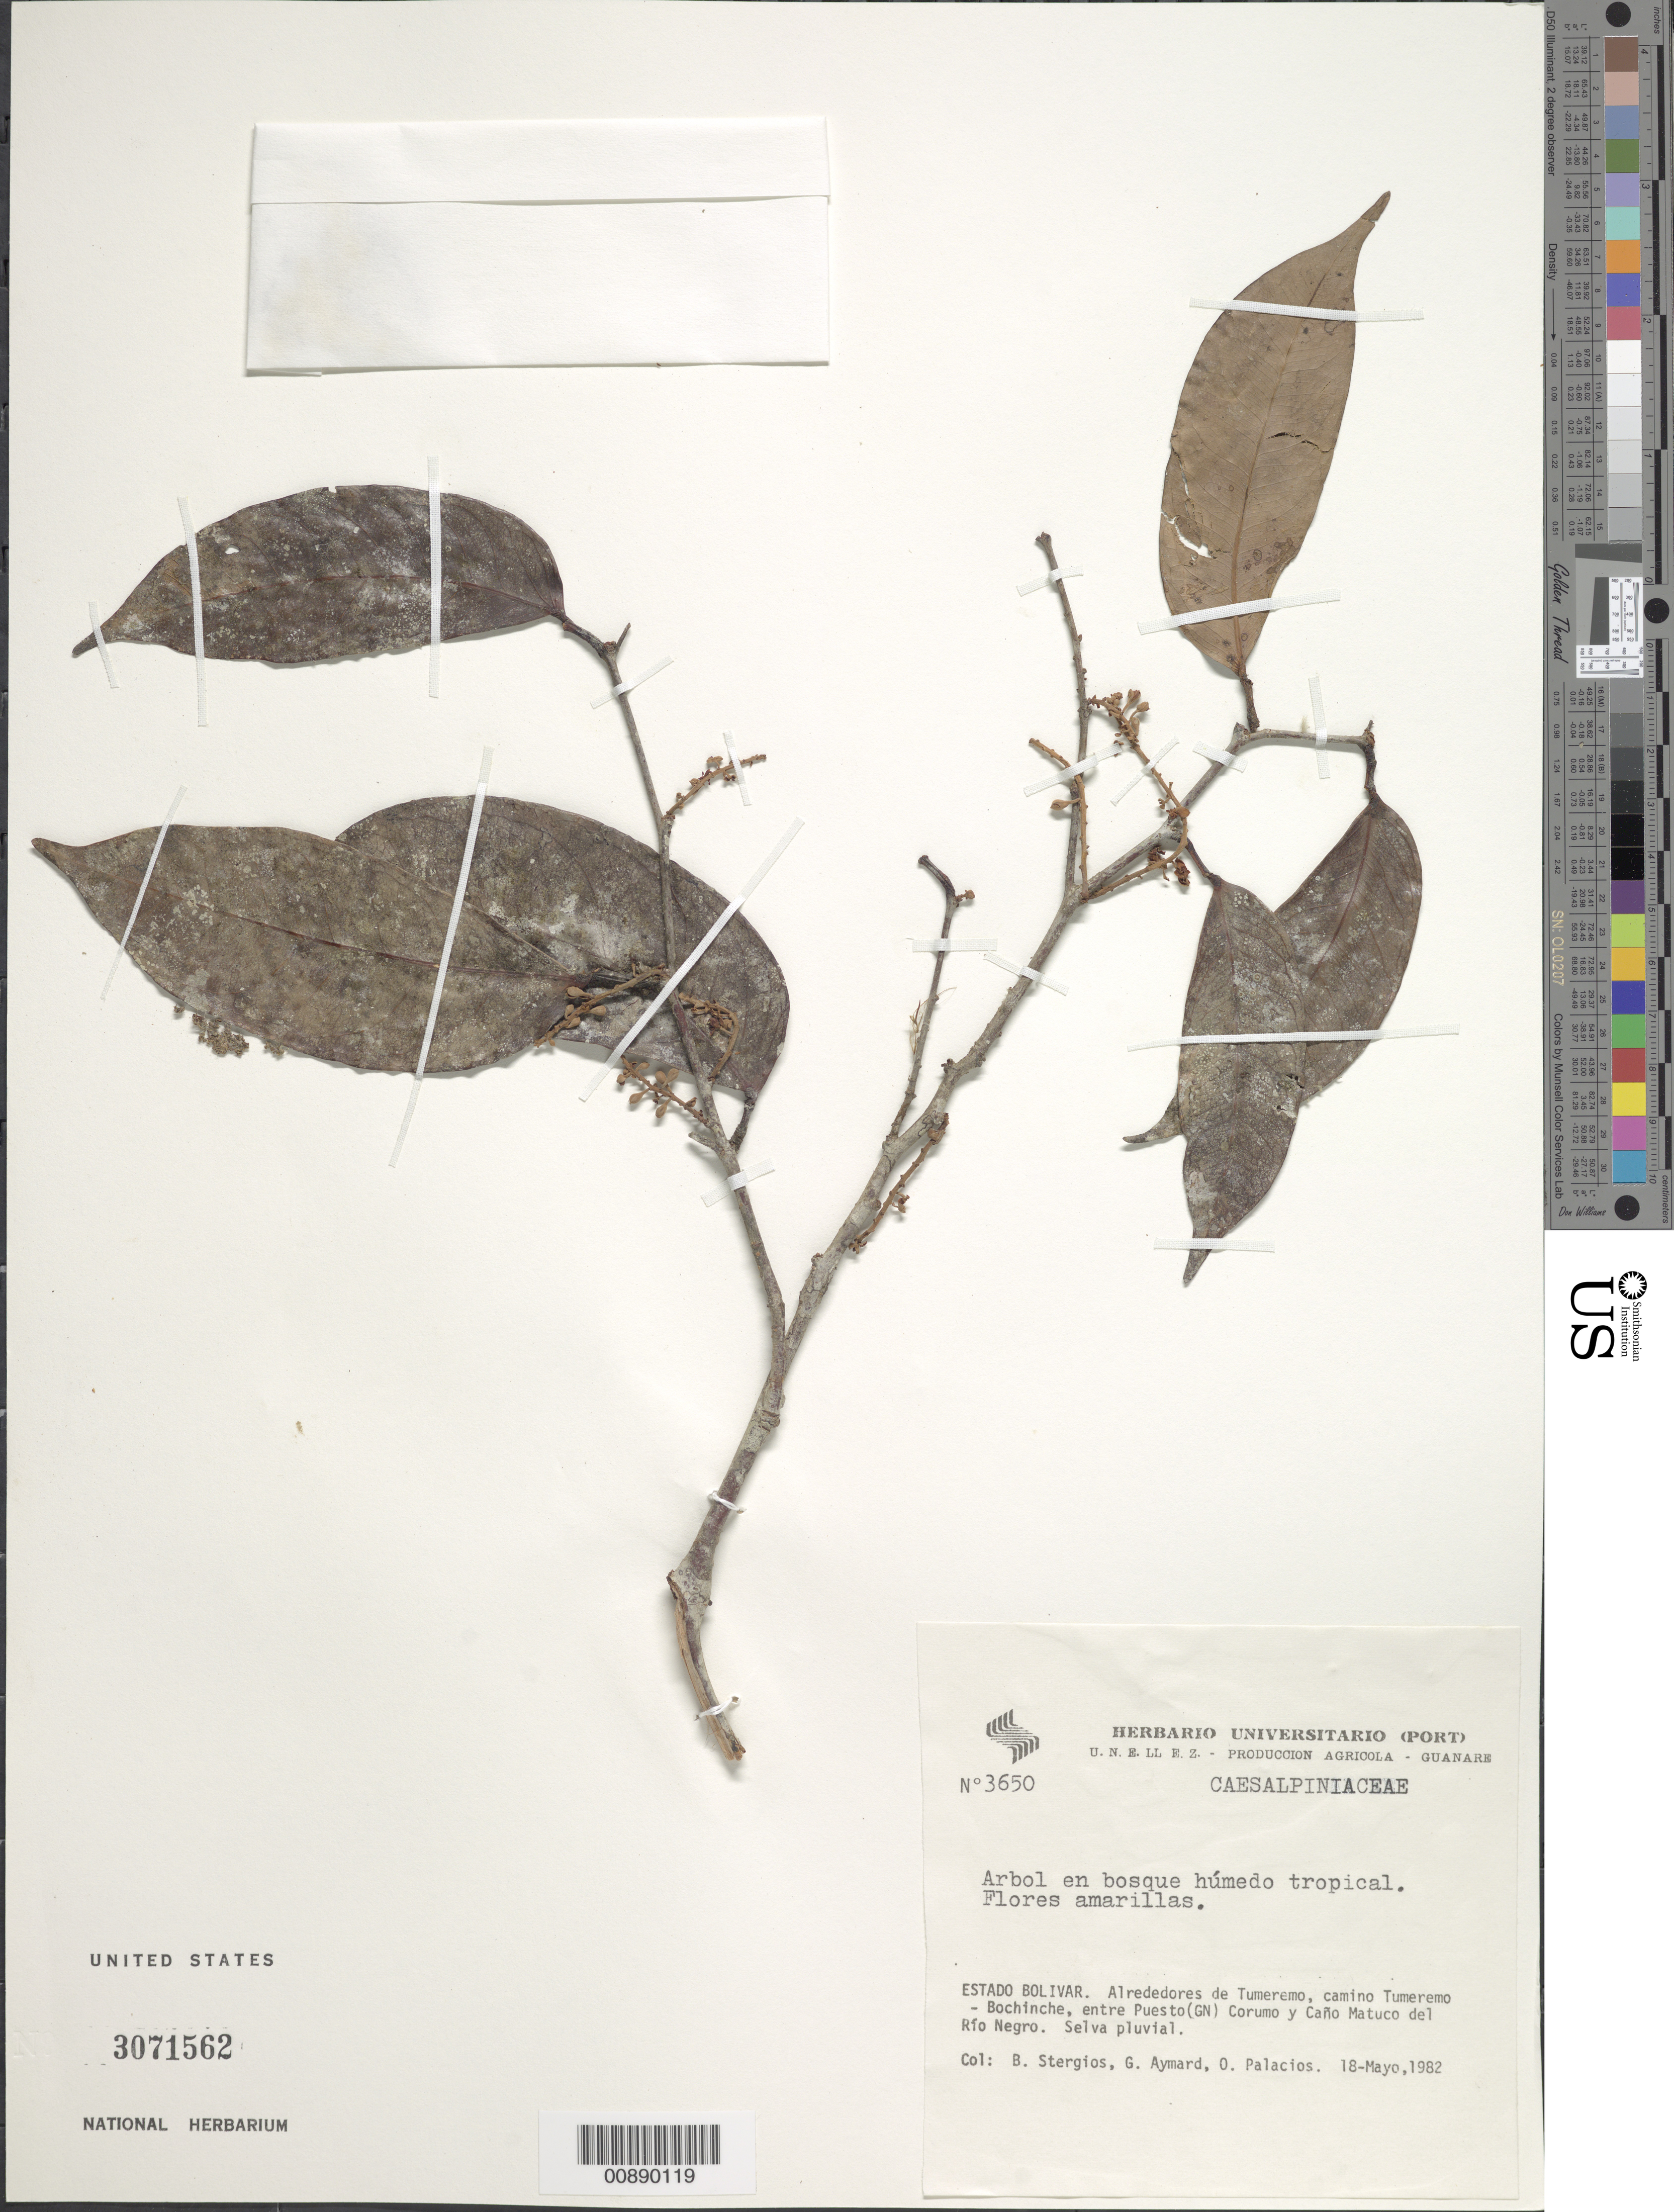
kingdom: Plantae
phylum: Tracheophyta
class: Magnoliopsida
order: Fabales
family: Fabaceae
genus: Macrolobium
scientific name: Macrolobium bifolium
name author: (Aubl.) Pers.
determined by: Mansano, V. F.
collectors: B. G. Stergios, G. A. Aymard & O. Palacios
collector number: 3650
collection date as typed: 18-May-82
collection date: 1982-05-18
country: Venezuela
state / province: Bolívar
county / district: Sifontes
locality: Tumeremo, camino Tumeremo - Bochinche, entre Puesto (GN) Corumo and Caño Matuco del Rio Negro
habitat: Selva pluvial; en bosque humedo tropical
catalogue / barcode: US 3071562